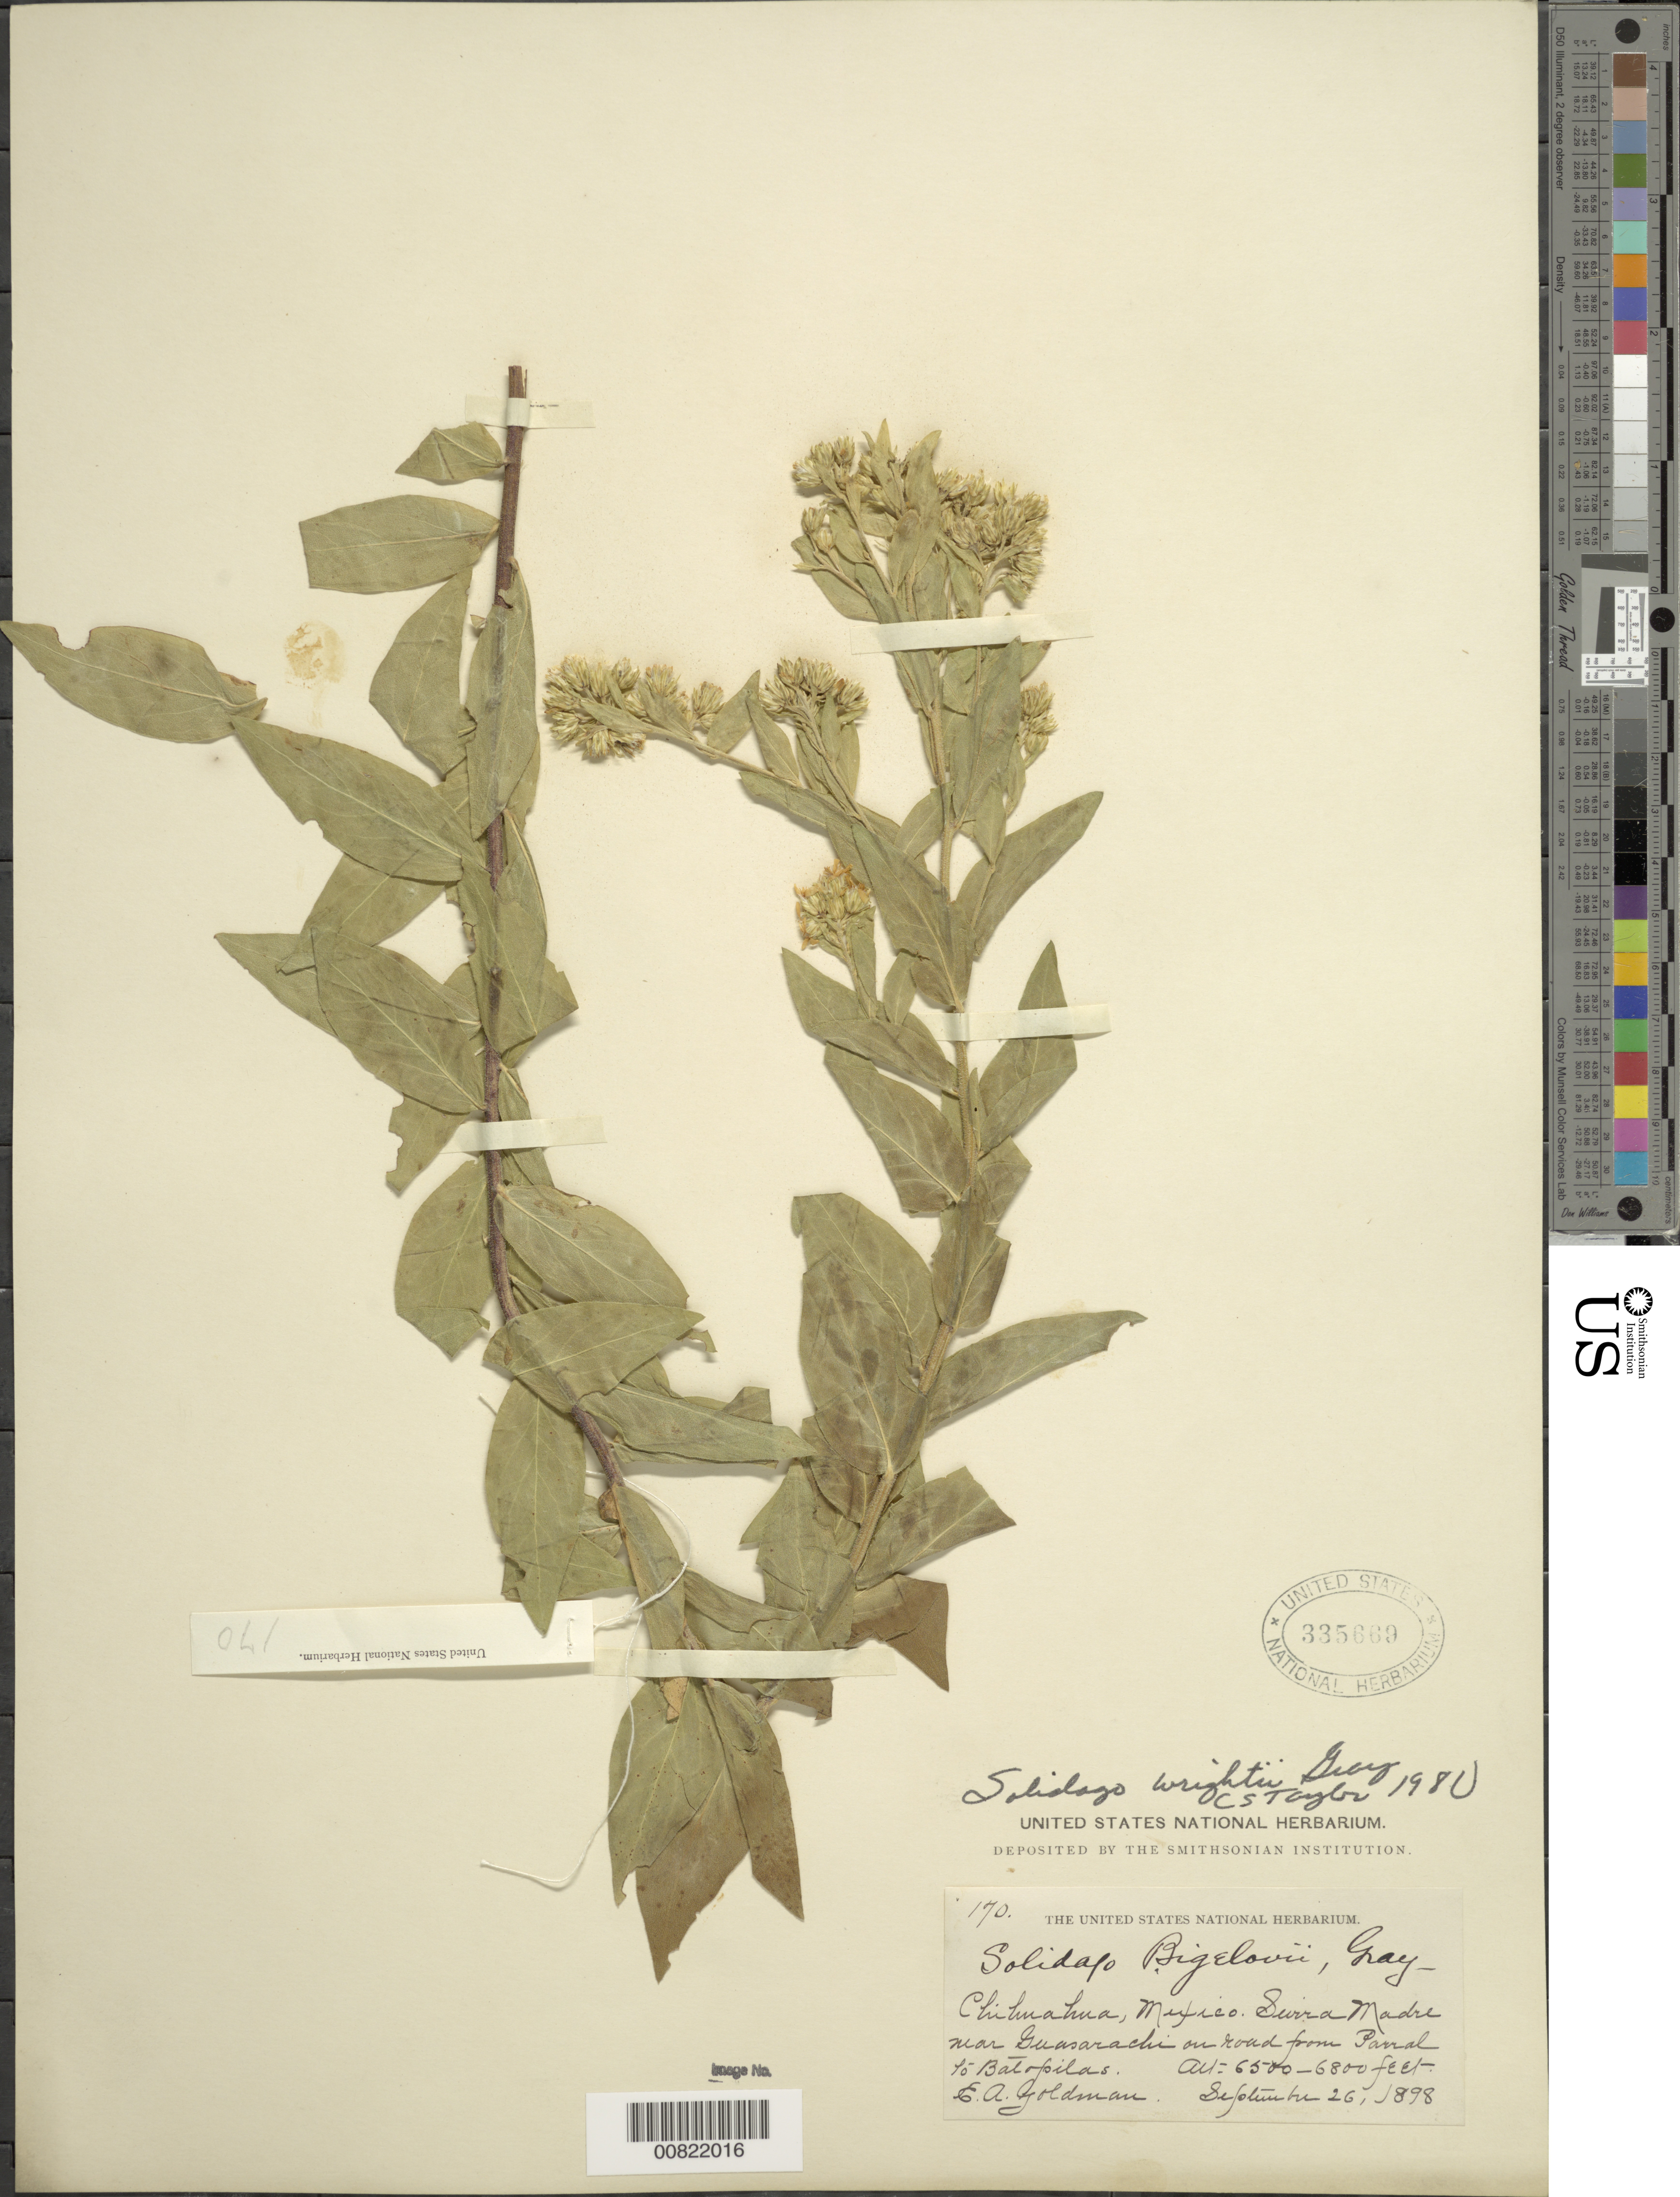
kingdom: Plantae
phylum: Tracheophyta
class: Magnoliopsida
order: Asterales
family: Asteraceae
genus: Solidago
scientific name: Solidago wrightii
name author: A. Gray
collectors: E. A. Goldman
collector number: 170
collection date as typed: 26 Sep 1898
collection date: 1898-09-26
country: Mexico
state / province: Chihuahua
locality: Sierra Madre near Guasarachi on road from Parral to Batopilas.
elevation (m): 1981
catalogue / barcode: US 335669